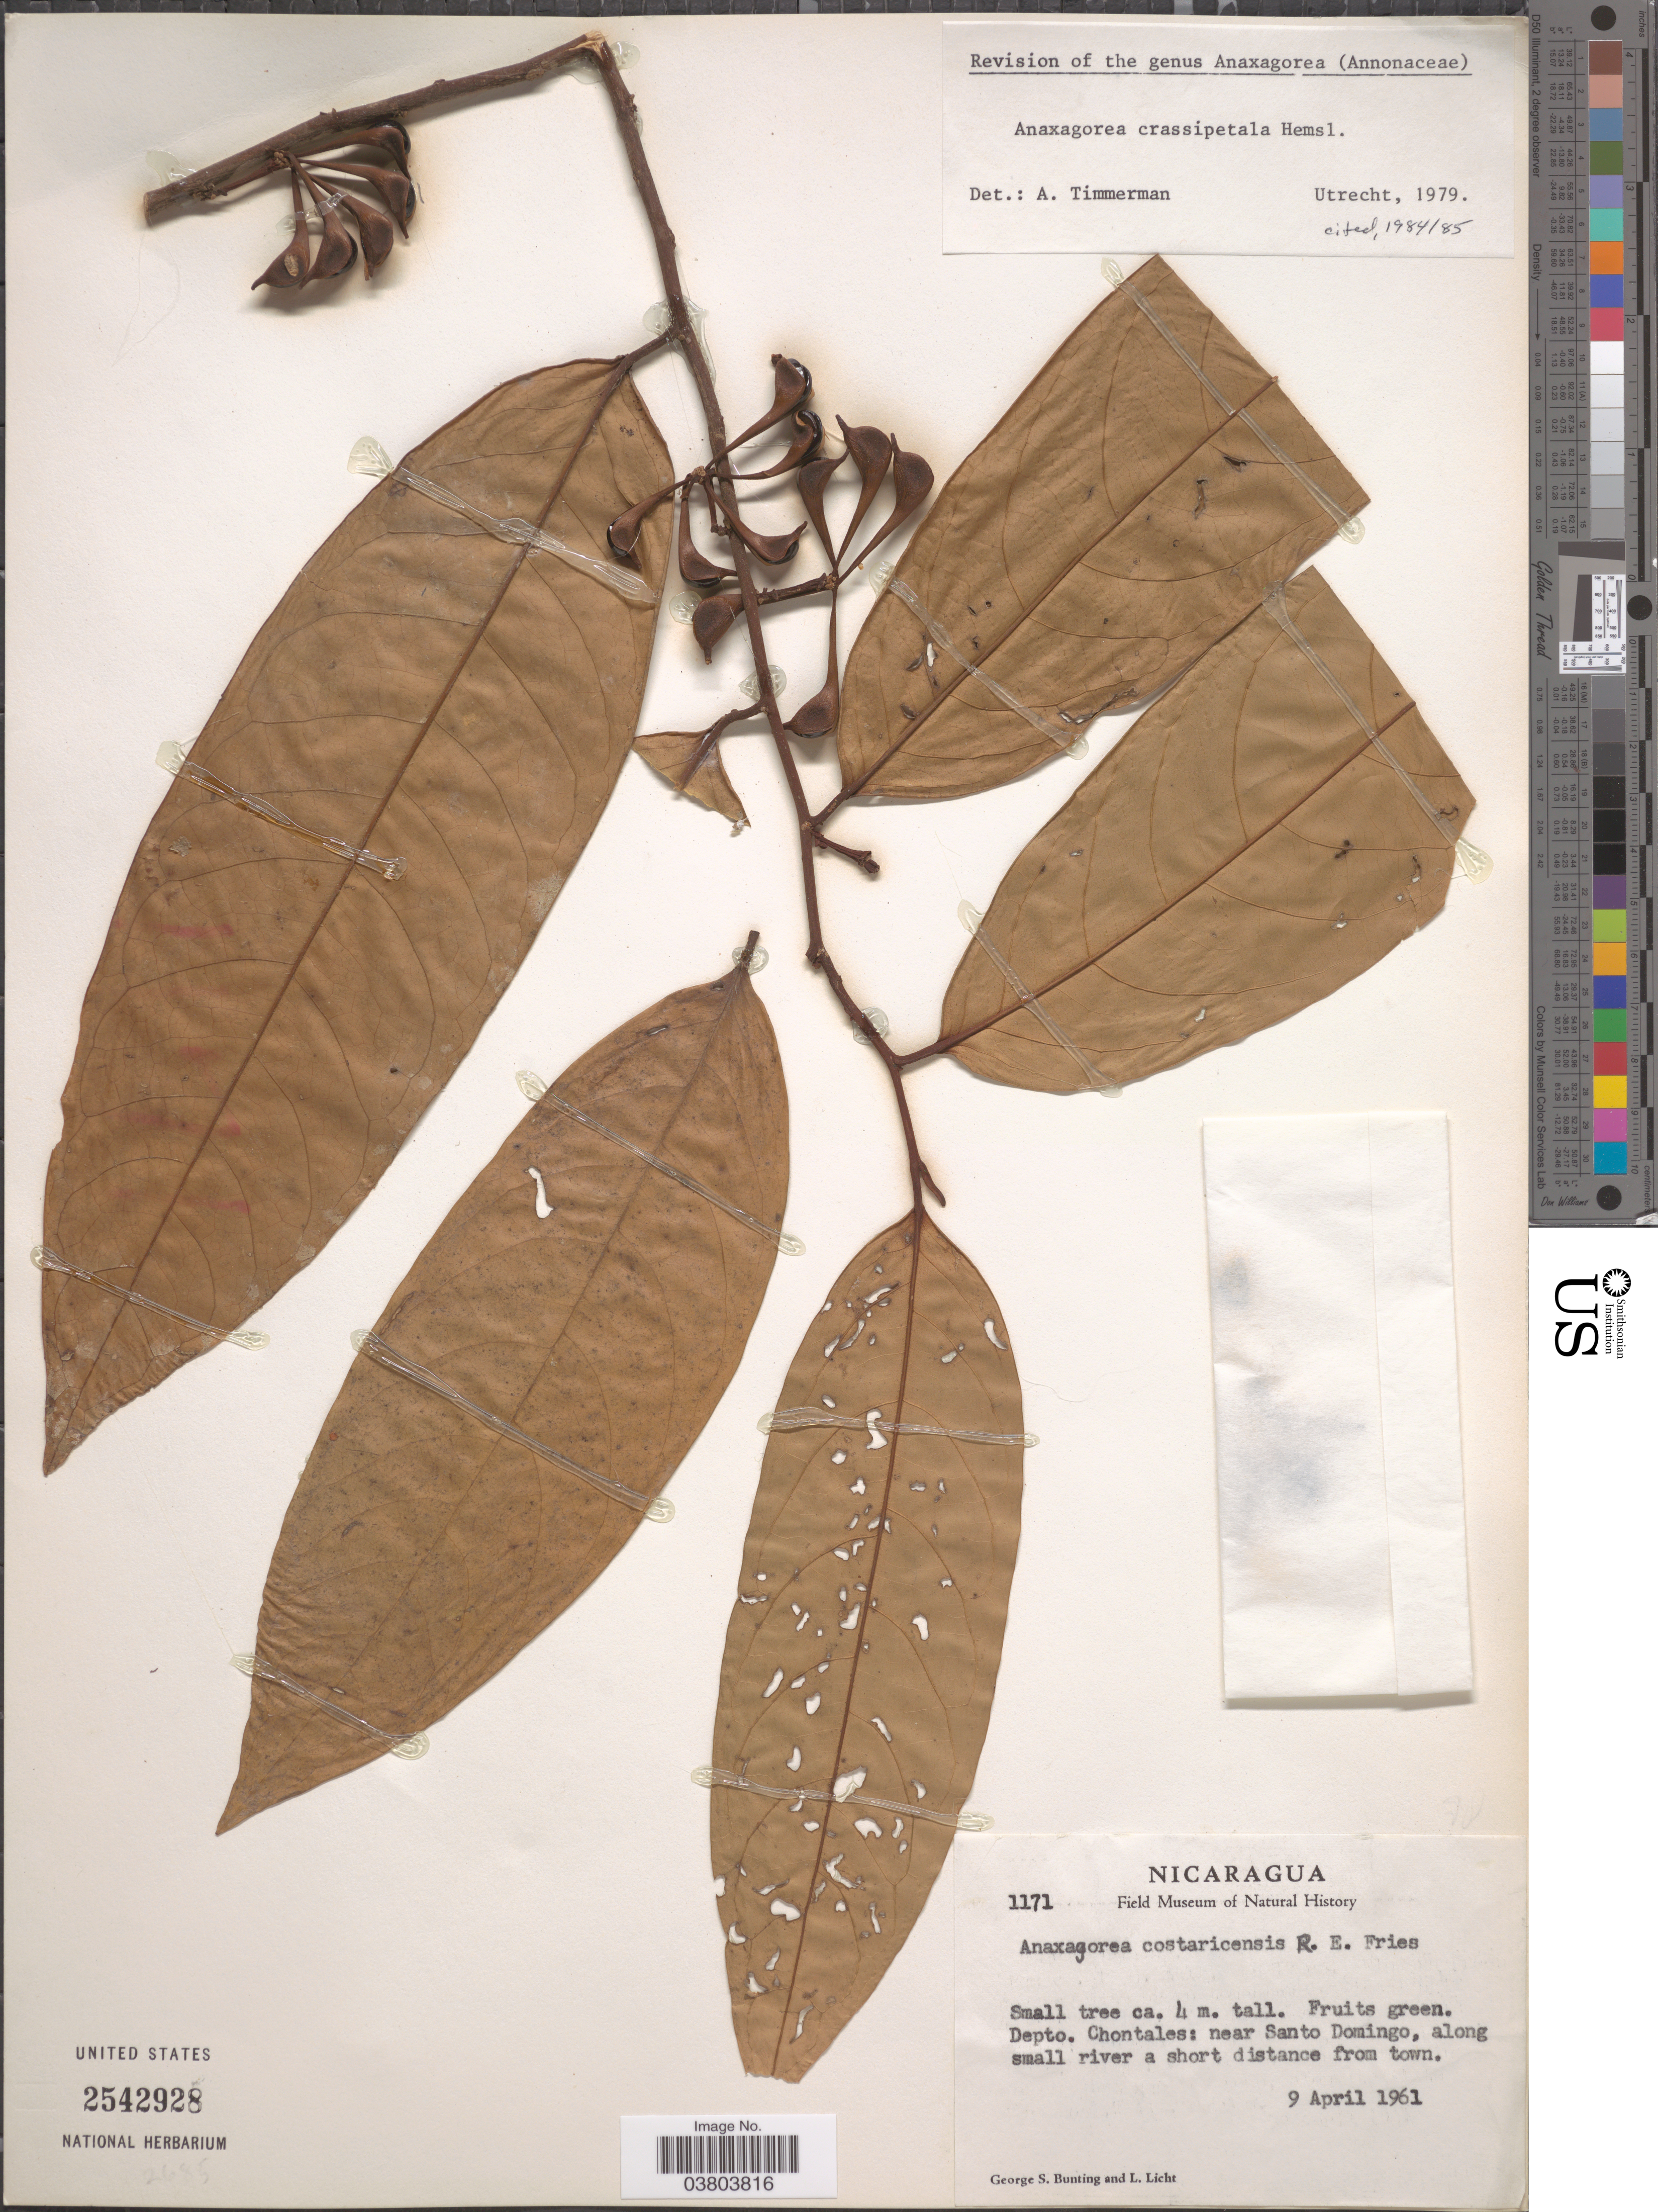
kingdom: Plantae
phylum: Tracheophyta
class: Magnoliopsida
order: Magnoliales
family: Annonaceae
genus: Anaxagorea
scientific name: Anaxagorea crassipetala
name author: Hemsl.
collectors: G. S. Bunting & L. Licht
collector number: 1171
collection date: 1961-04-09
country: Nicaragua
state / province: Chontales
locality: Depto. Chontales: near Santo Domingo, along small river a short distance from town.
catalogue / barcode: US 2542928